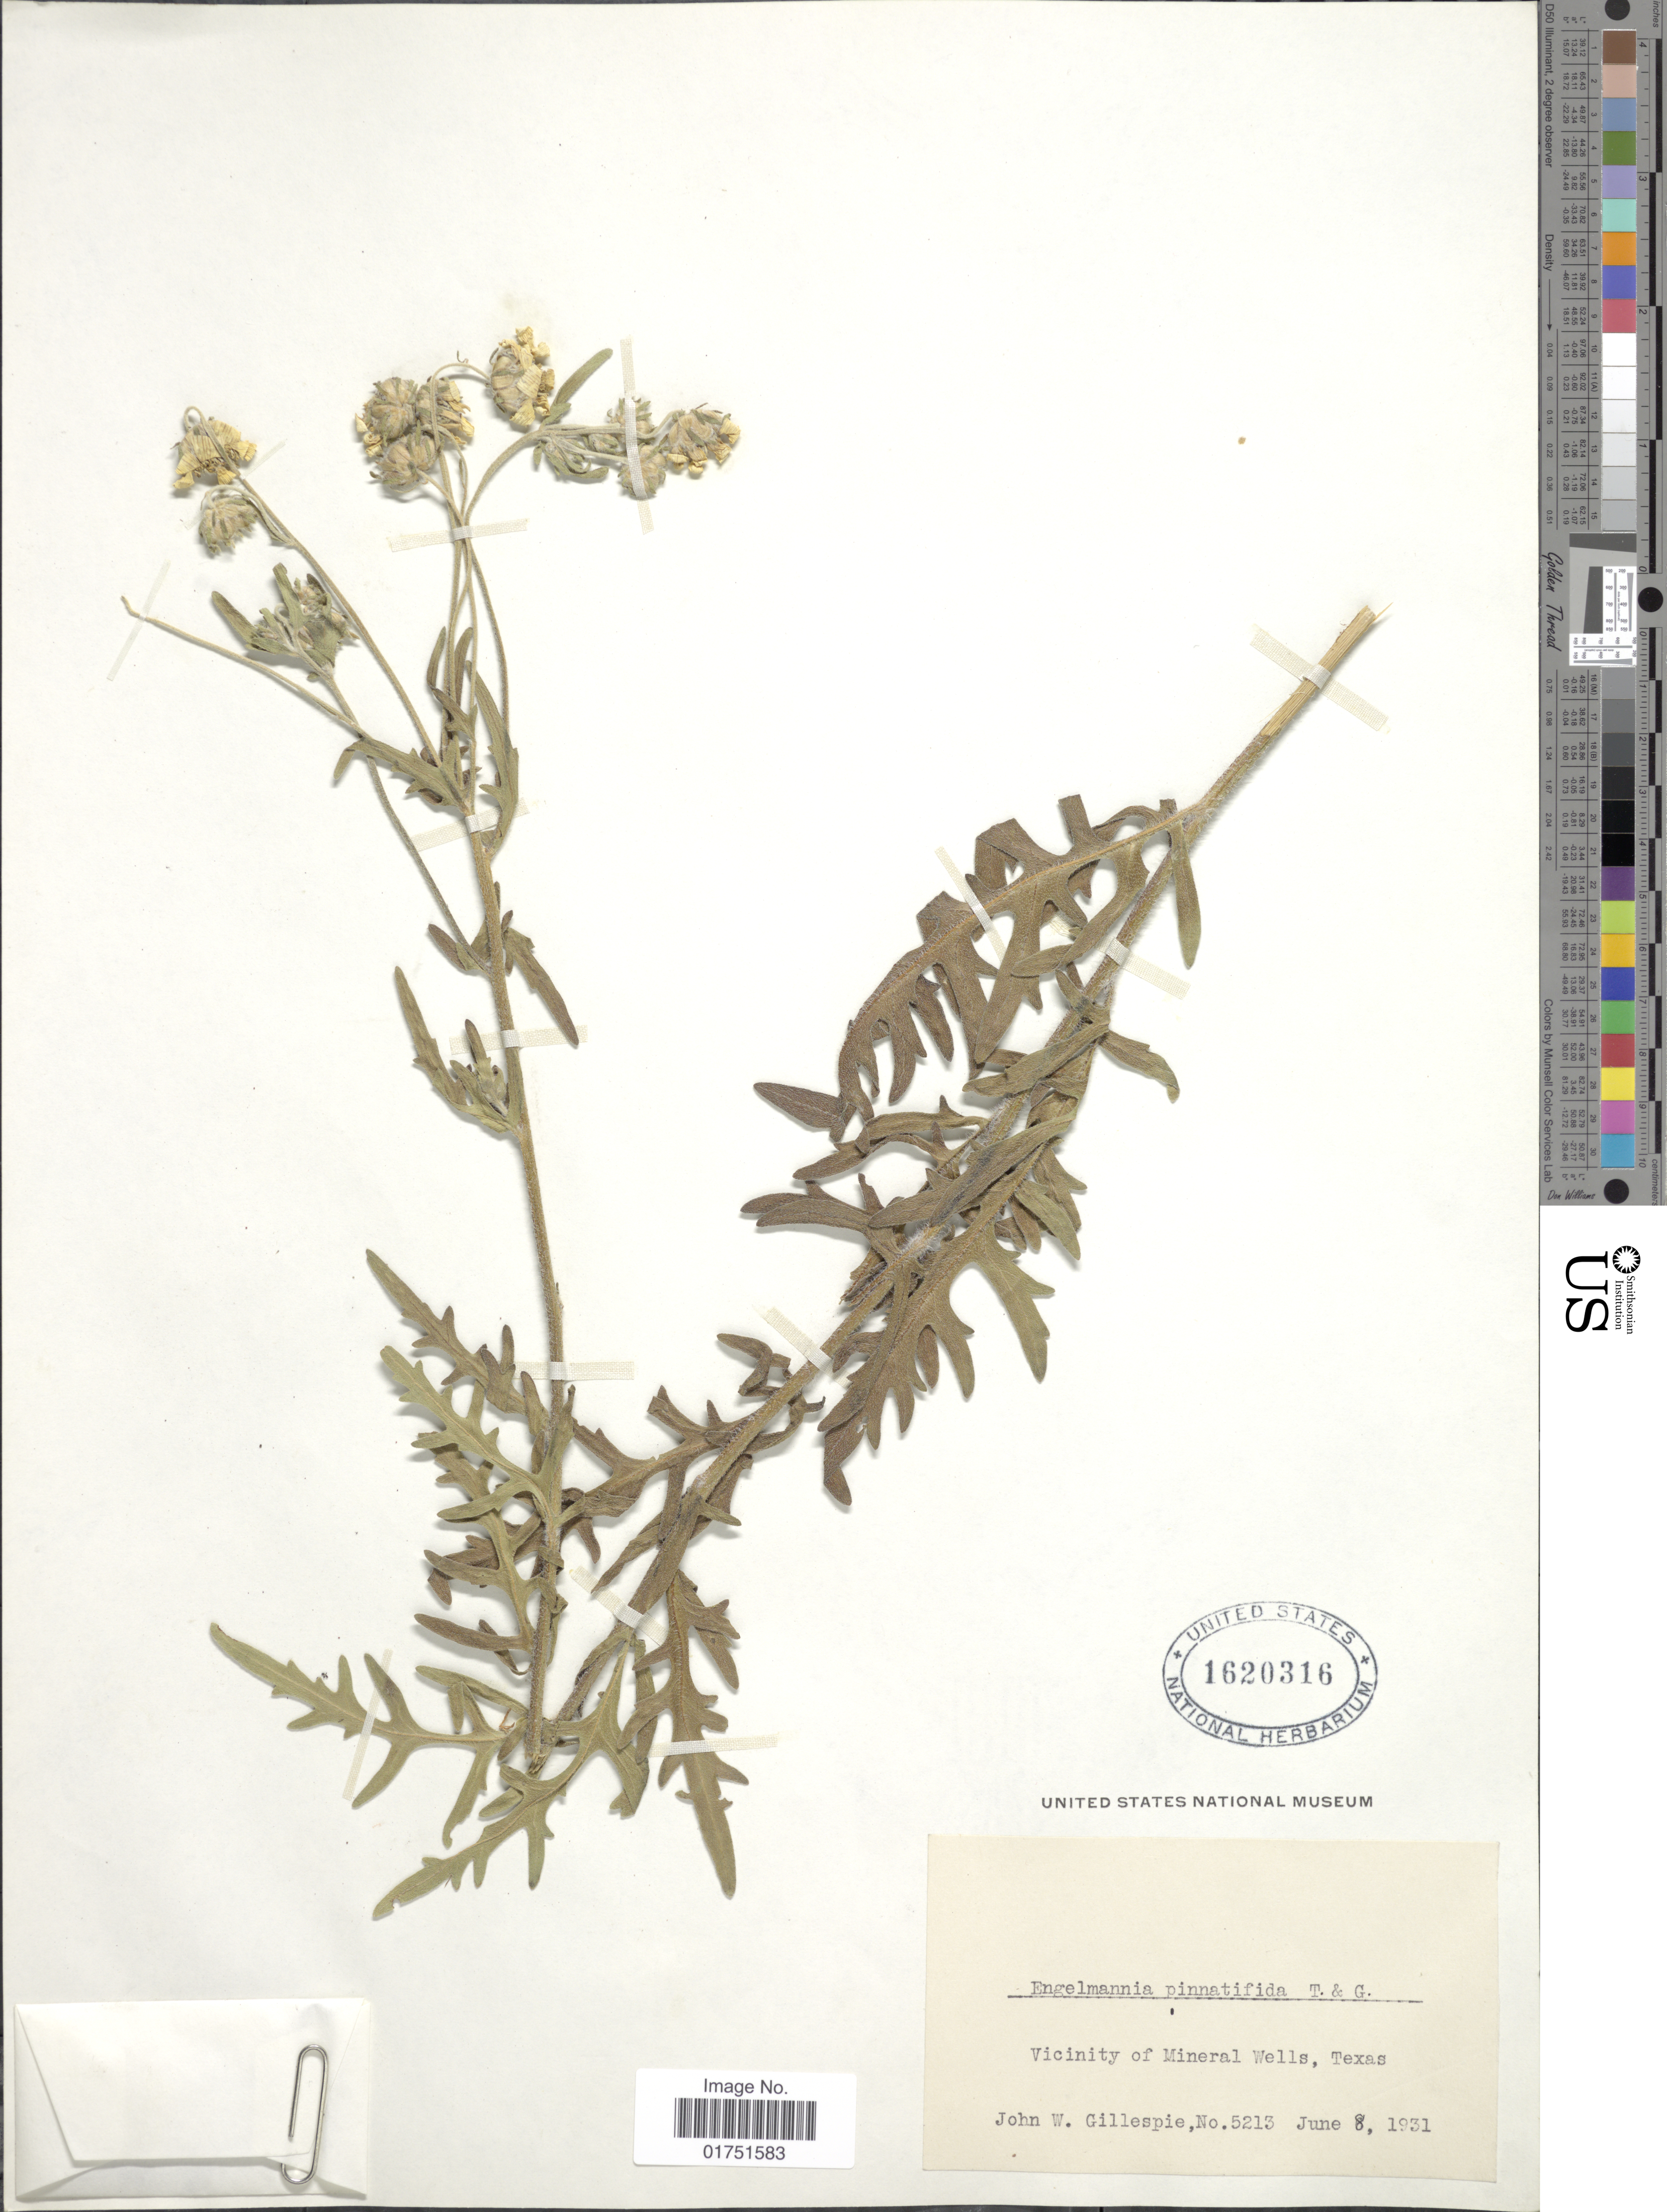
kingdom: Plantae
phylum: Tracheophyta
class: Magnoliopsida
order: Asterales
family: Asteraceae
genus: Engelmannia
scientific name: Engelmannia pinnatifida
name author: Torr. & A. Gray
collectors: J. W. Gillespie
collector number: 5213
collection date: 1931-06-08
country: United States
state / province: Texas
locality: Vicinity of Mineral Wells, Texas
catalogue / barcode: US 162031